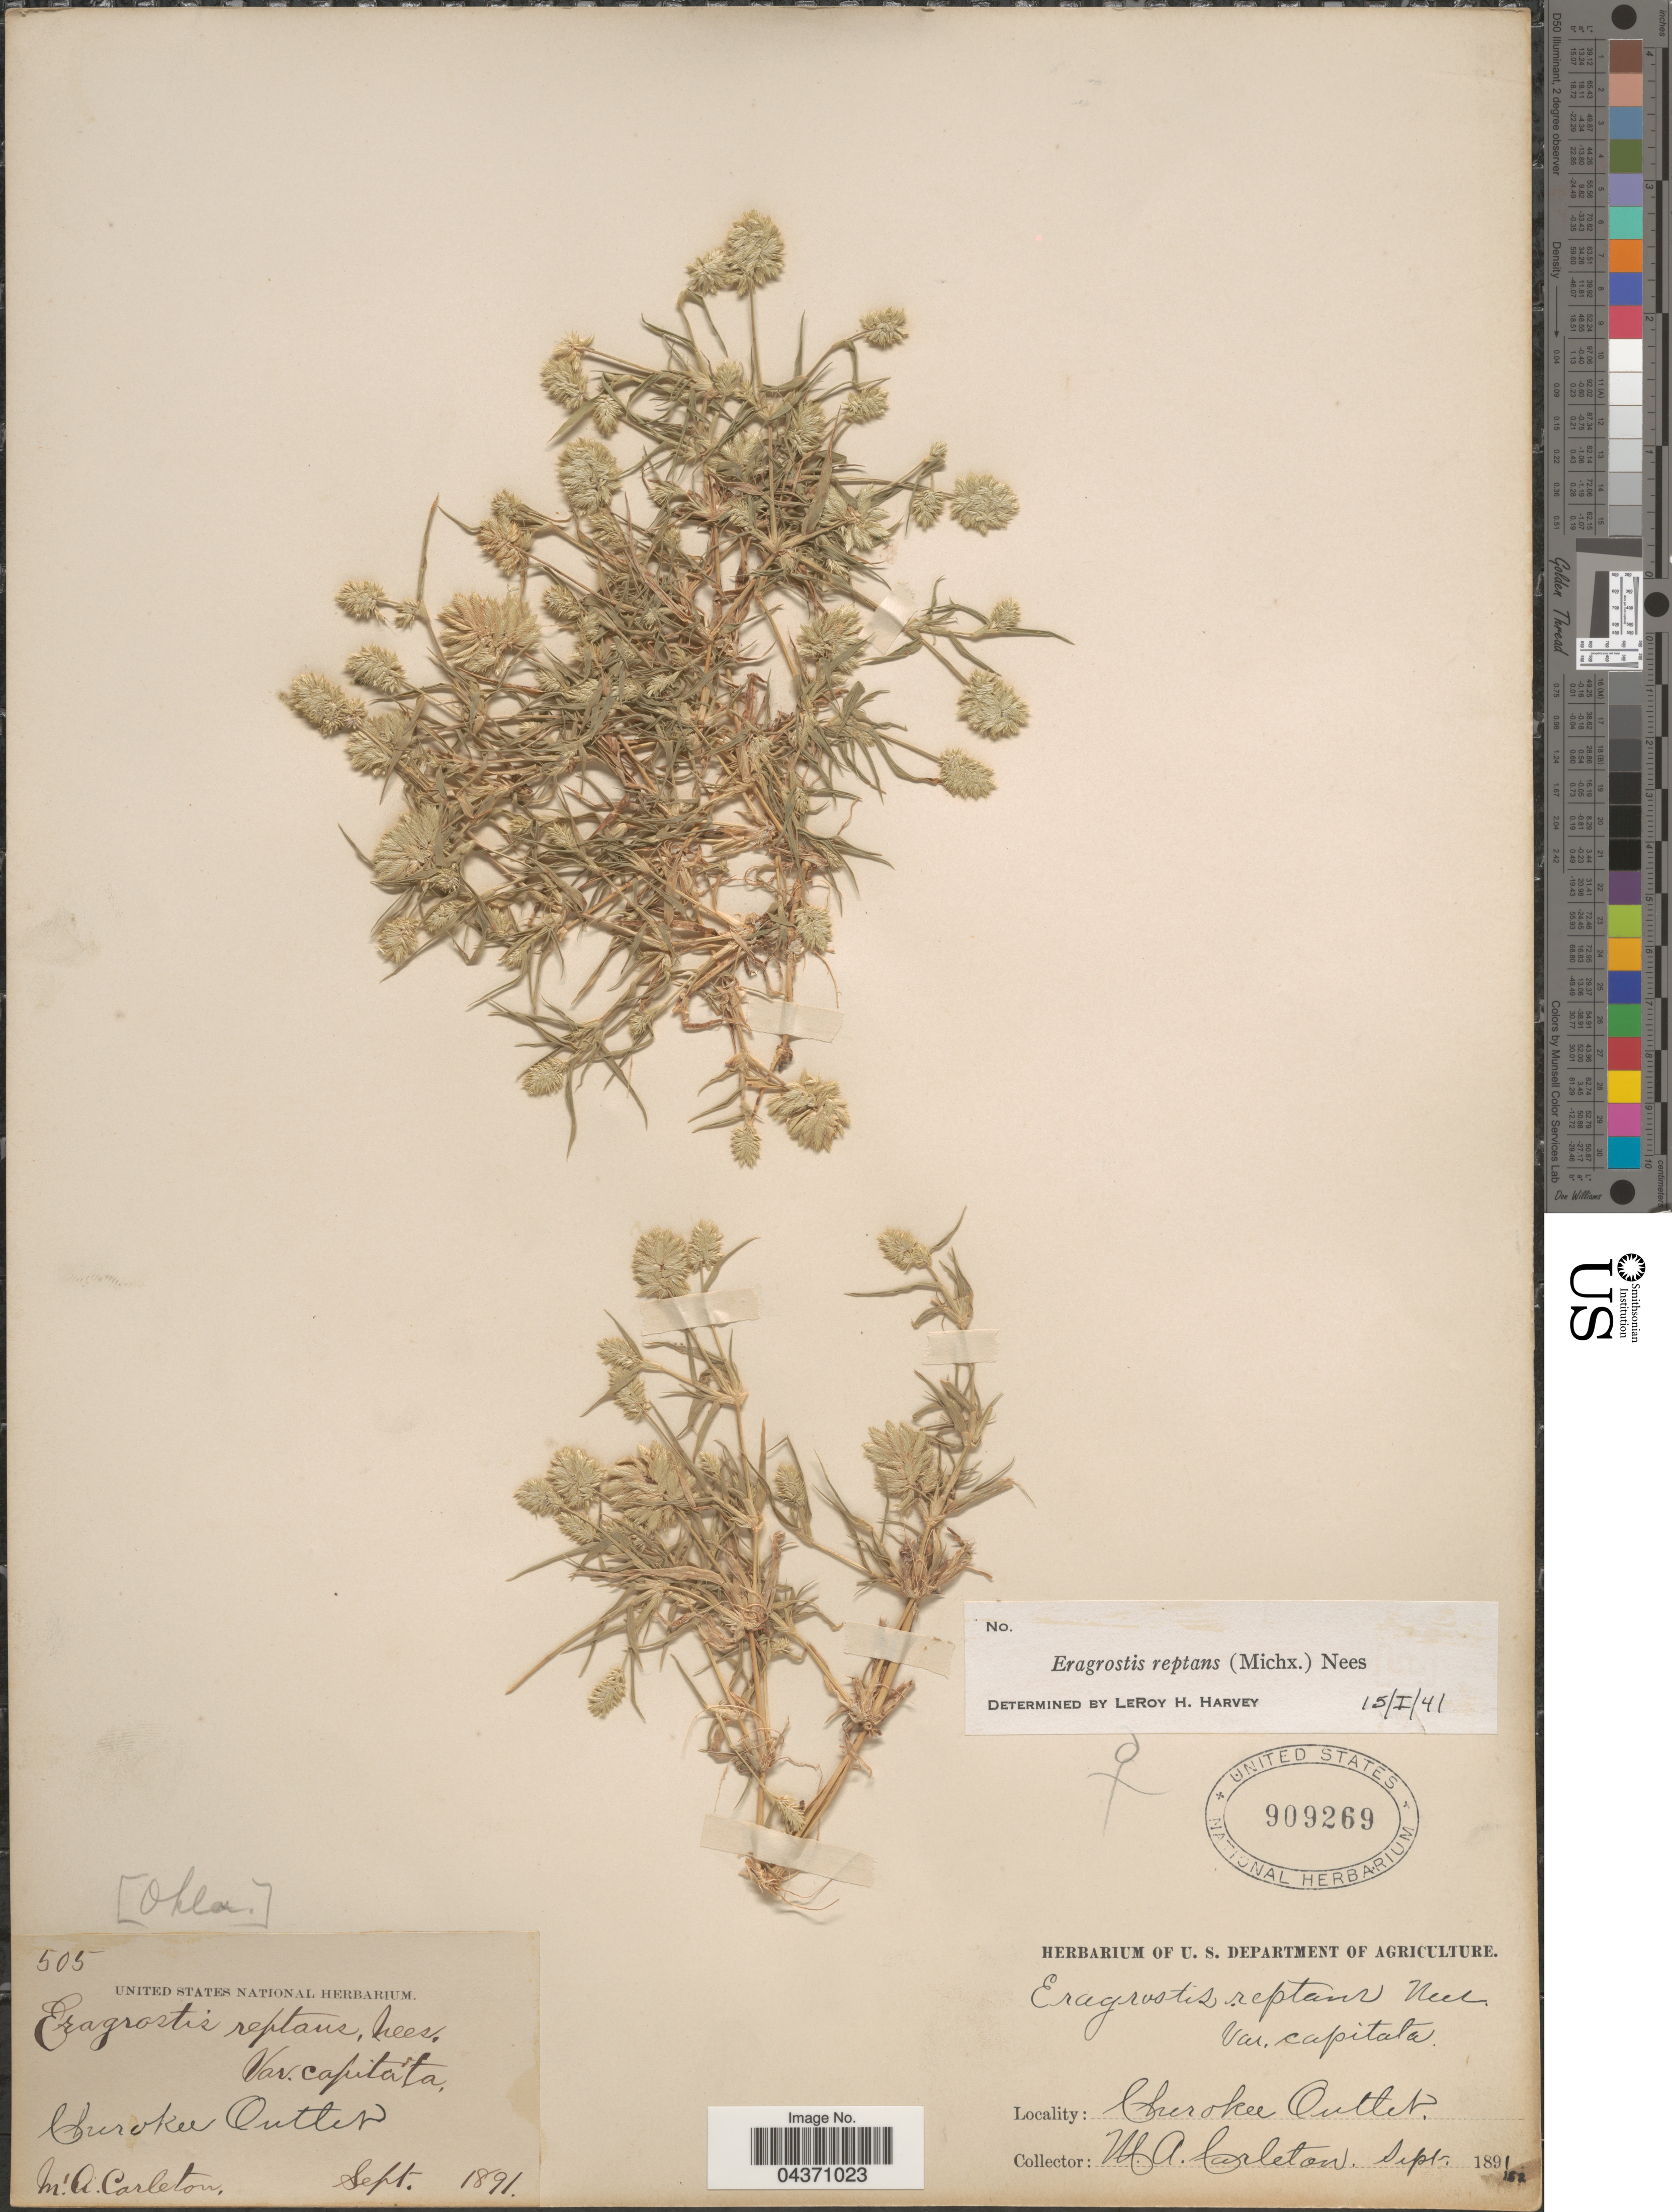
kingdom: Plantae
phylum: Tracheophyta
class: Liliopsida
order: Poales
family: Poaceae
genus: Eragrostis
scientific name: Eragrostis reptans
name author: (Michx.) Nees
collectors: M. A. Carleton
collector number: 505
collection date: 1891-09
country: United States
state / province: Oklahoma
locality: Cherokee Outlet.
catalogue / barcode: US 909269